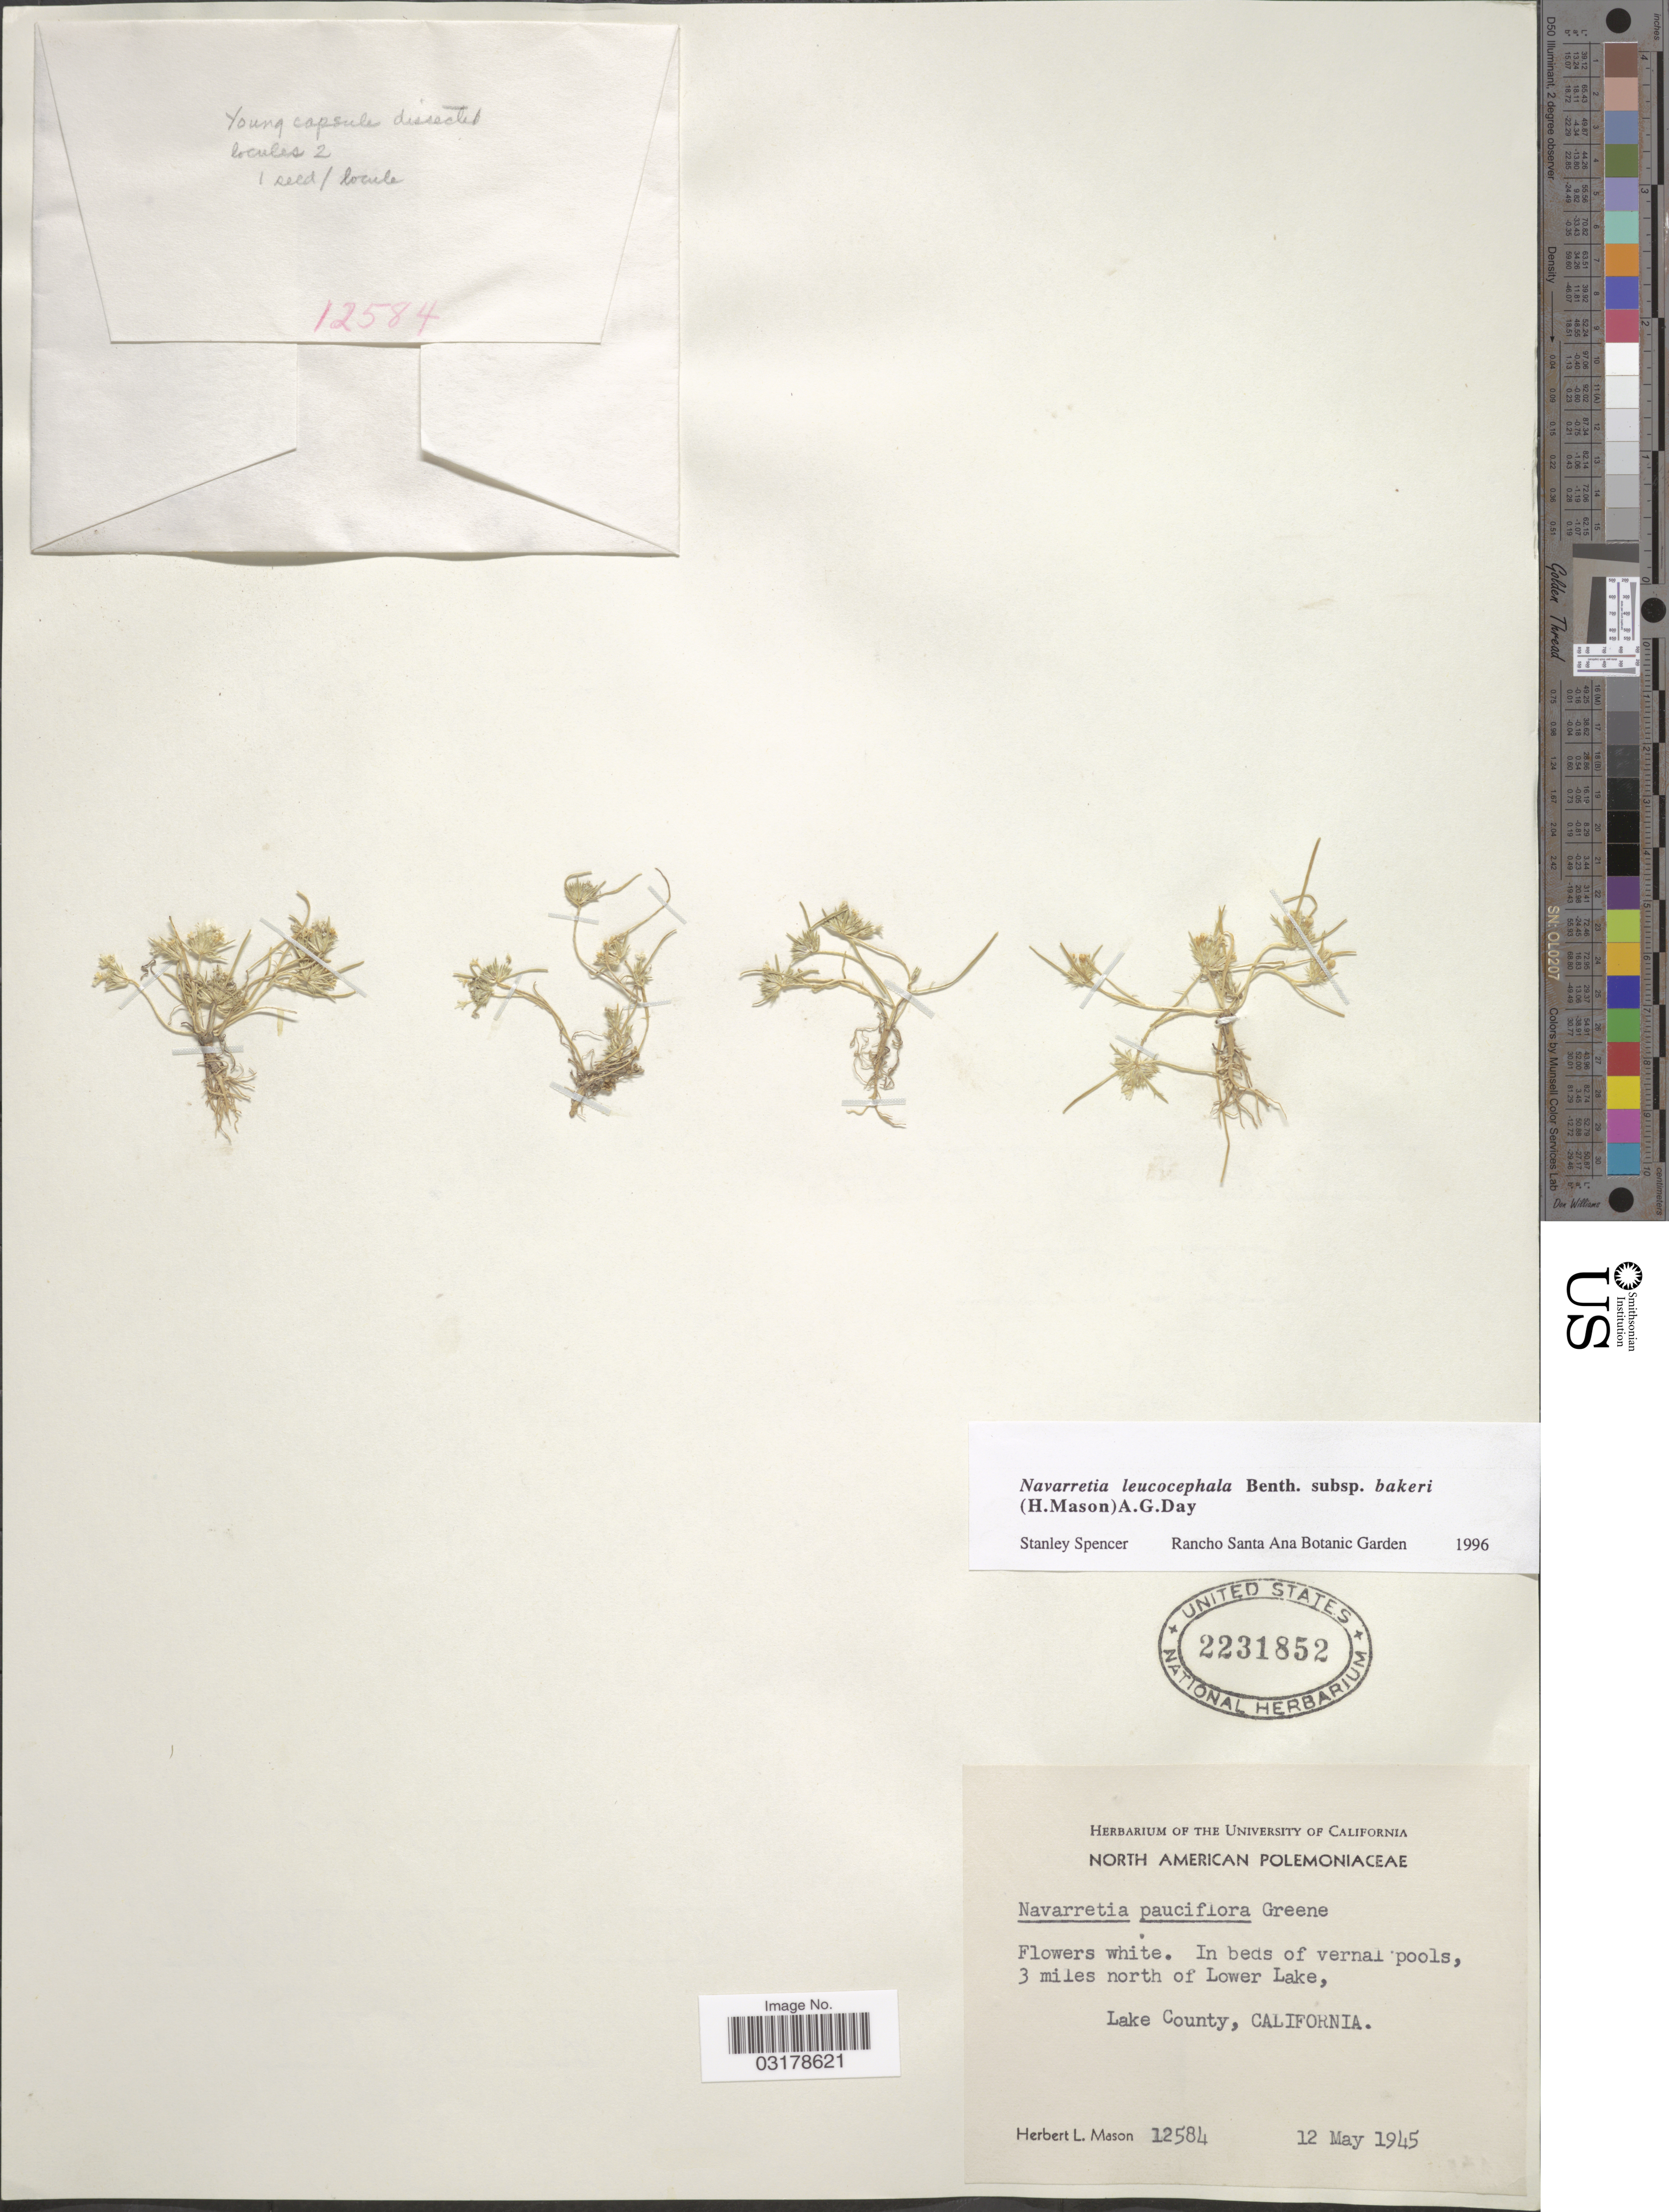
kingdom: Plantae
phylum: Tracheophyta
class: Magnoliopsida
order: Ericales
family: Polemoniaceae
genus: Navarretia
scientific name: Navarretia leucocephala subsp. bakeri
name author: (H. Mason) A.G. Day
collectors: H. L. Mason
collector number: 12584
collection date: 1945-05-12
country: United States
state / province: California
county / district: Lake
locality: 3 miles north of Lower Lake, Lake County.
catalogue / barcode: US 2231852